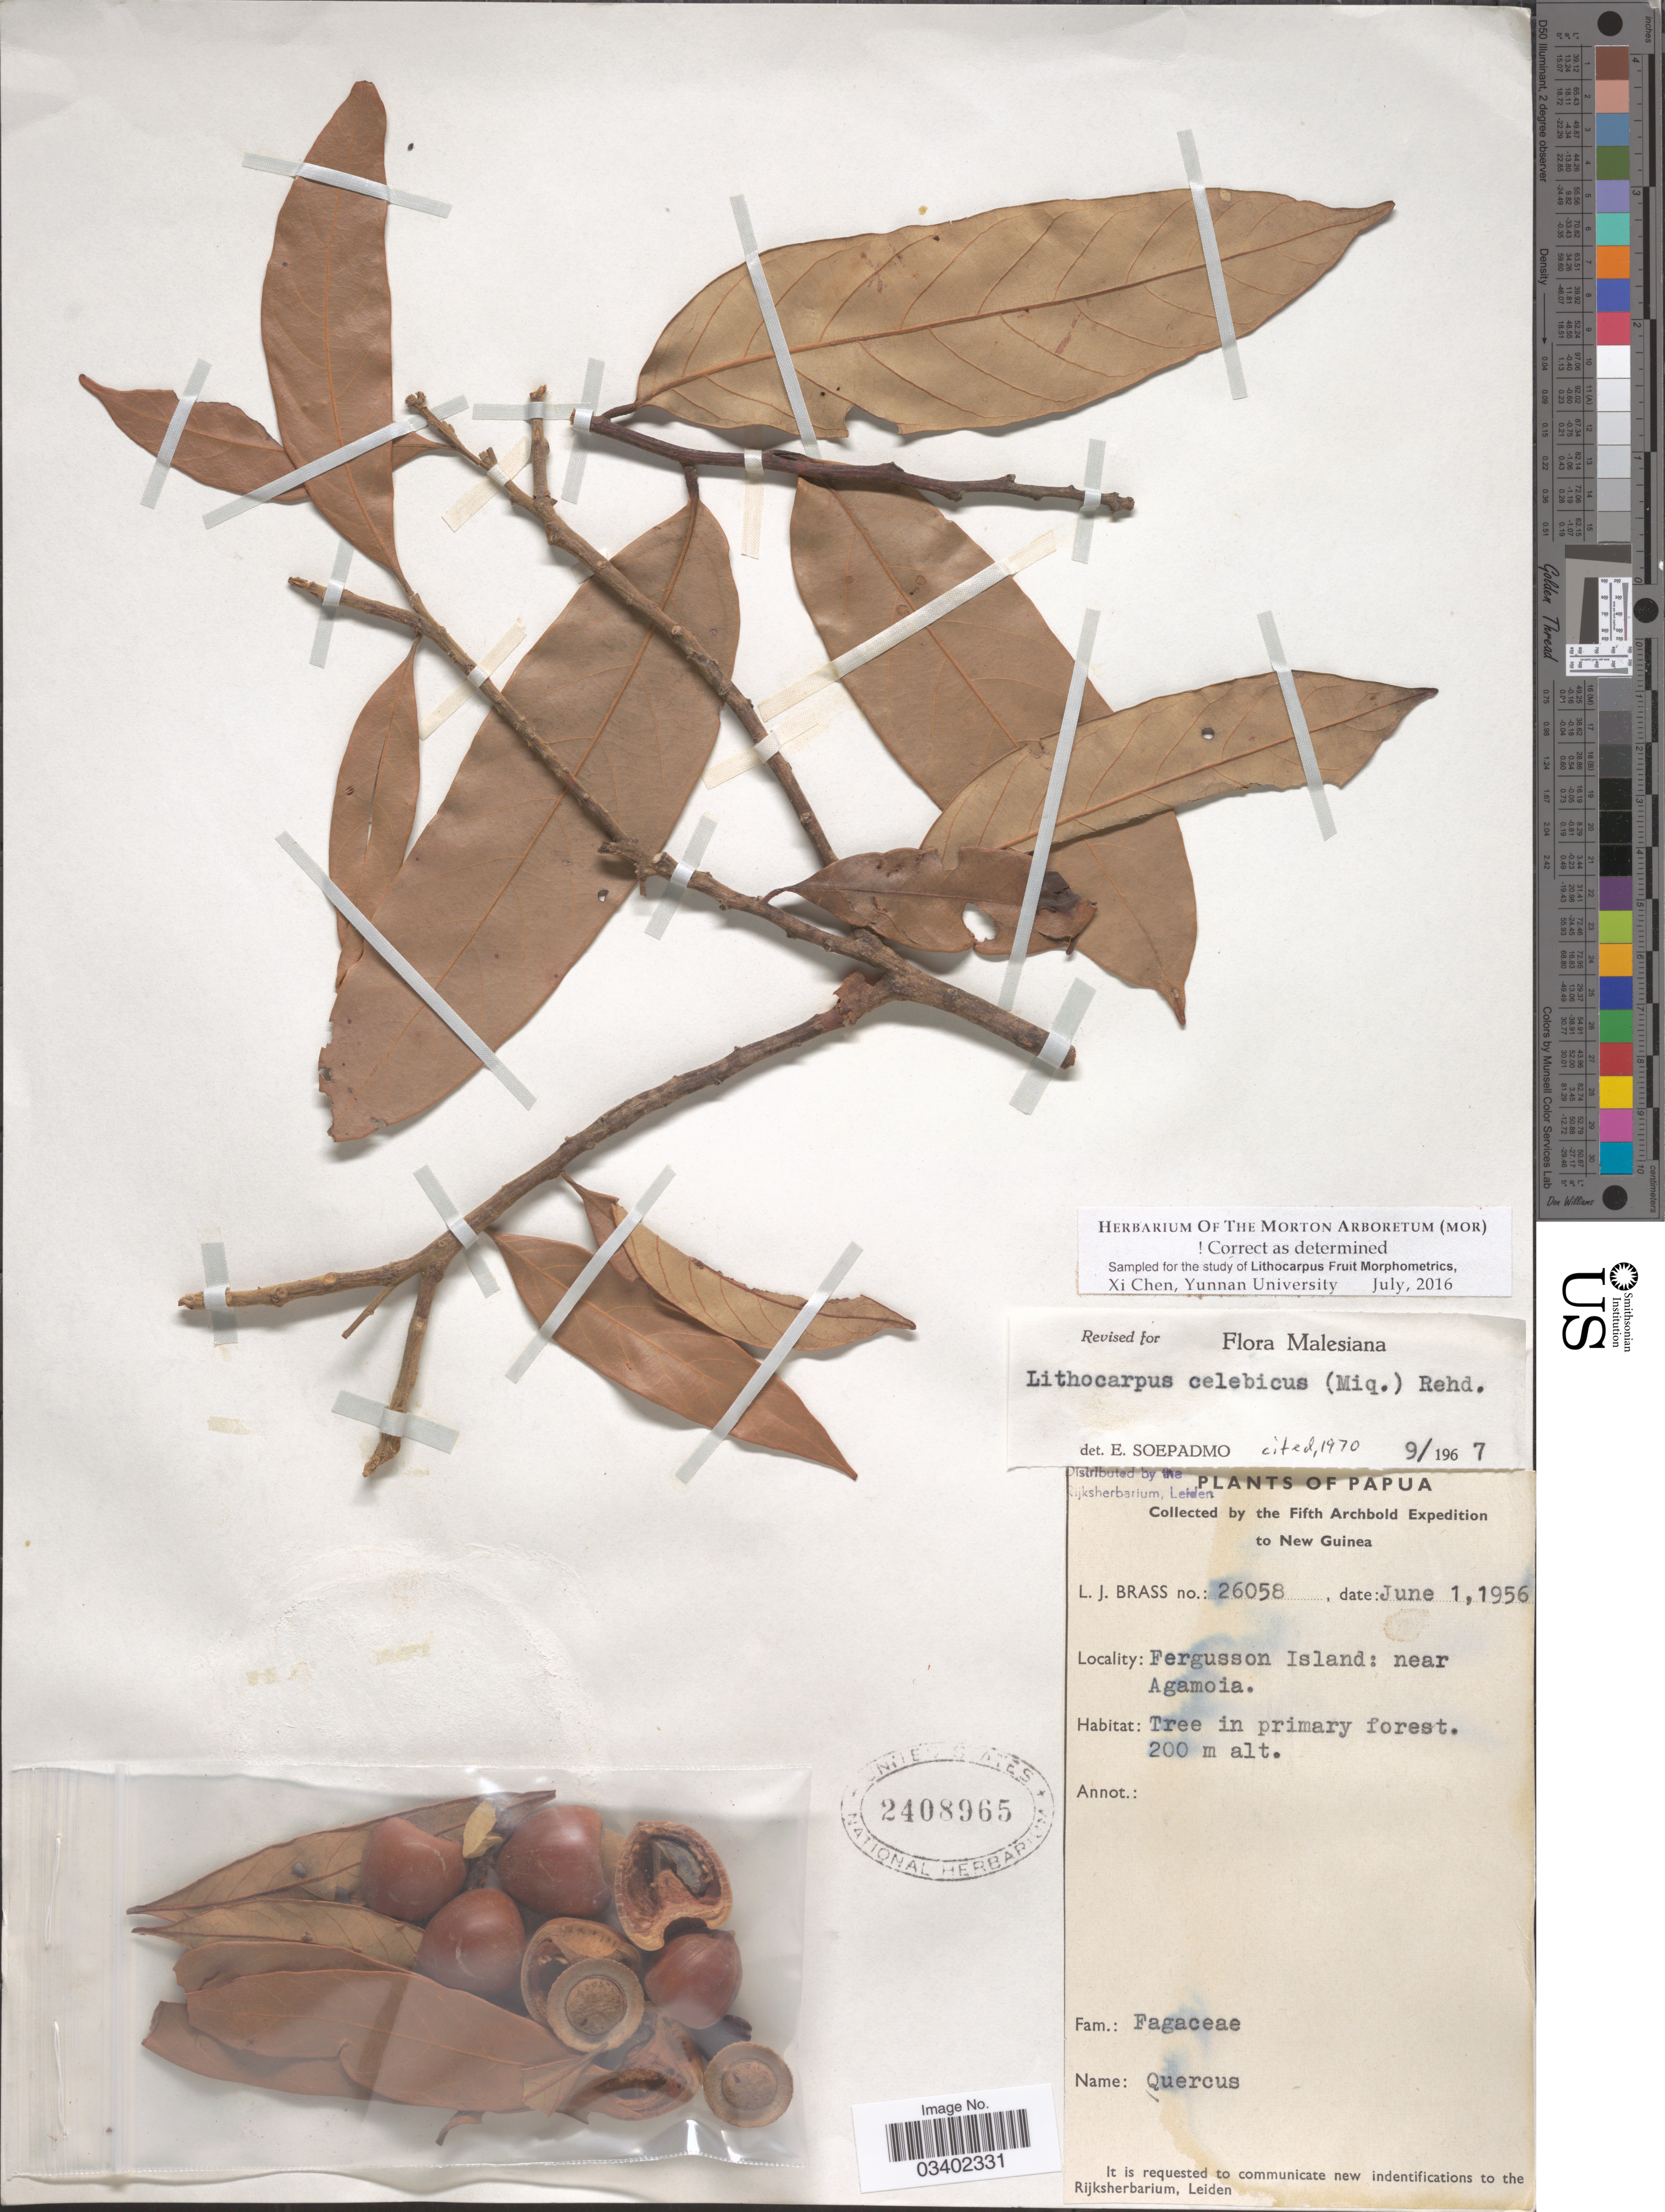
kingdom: Plantae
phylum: Tracheophyta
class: Magnoliopsida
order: Fagales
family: Fagaceae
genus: Lithocarpus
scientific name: Lithocarpus celebicus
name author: (Miq.) Rehder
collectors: L. J. Brass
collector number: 26058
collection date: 1956-06-01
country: Papua New Guinea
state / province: Milne Bay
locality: New Guinea. Fergusson Island: near Agamoia.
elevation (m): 200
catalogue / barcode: US 2408965